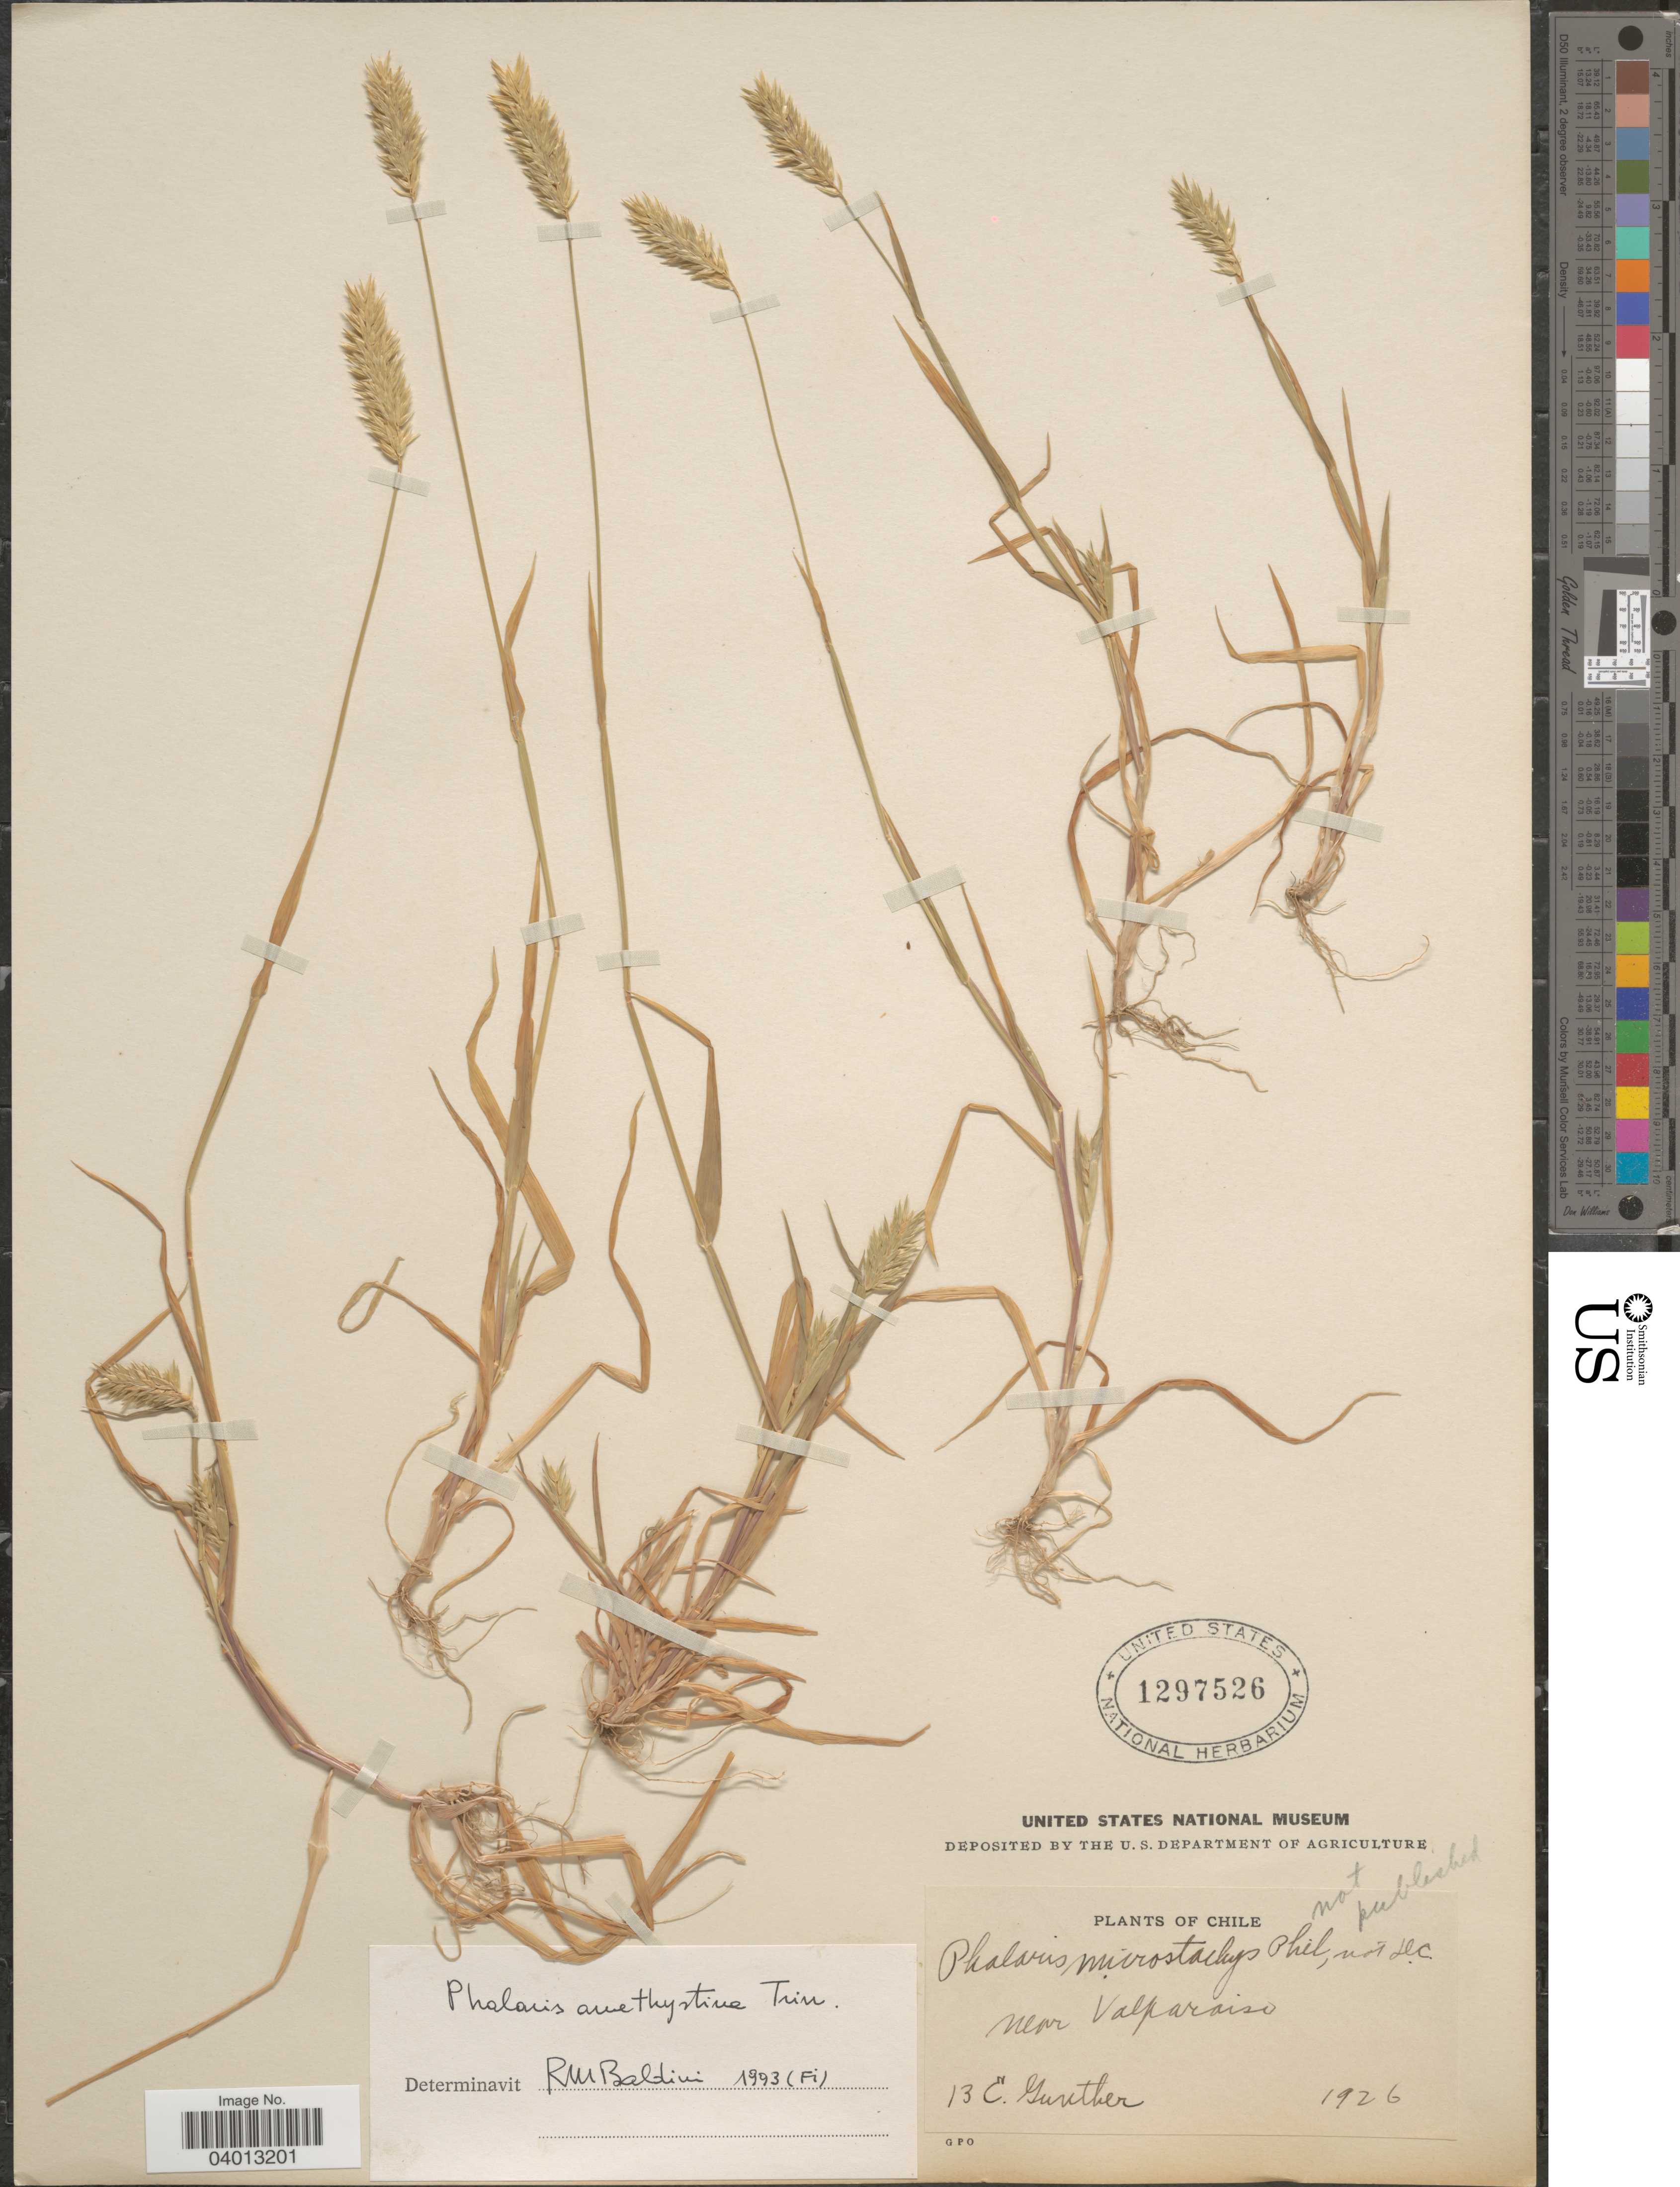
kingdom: Plantae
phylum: Tracheophyta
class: Liliopsida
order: Poales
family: Poaceae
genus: Phalaris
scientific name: Phalaris amethystina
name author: Trin.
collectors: E. Gunther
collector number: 13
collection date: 1926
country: Chile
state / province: Valparaíso (V)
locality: Near Valparaiso.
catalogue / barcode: US 1297526